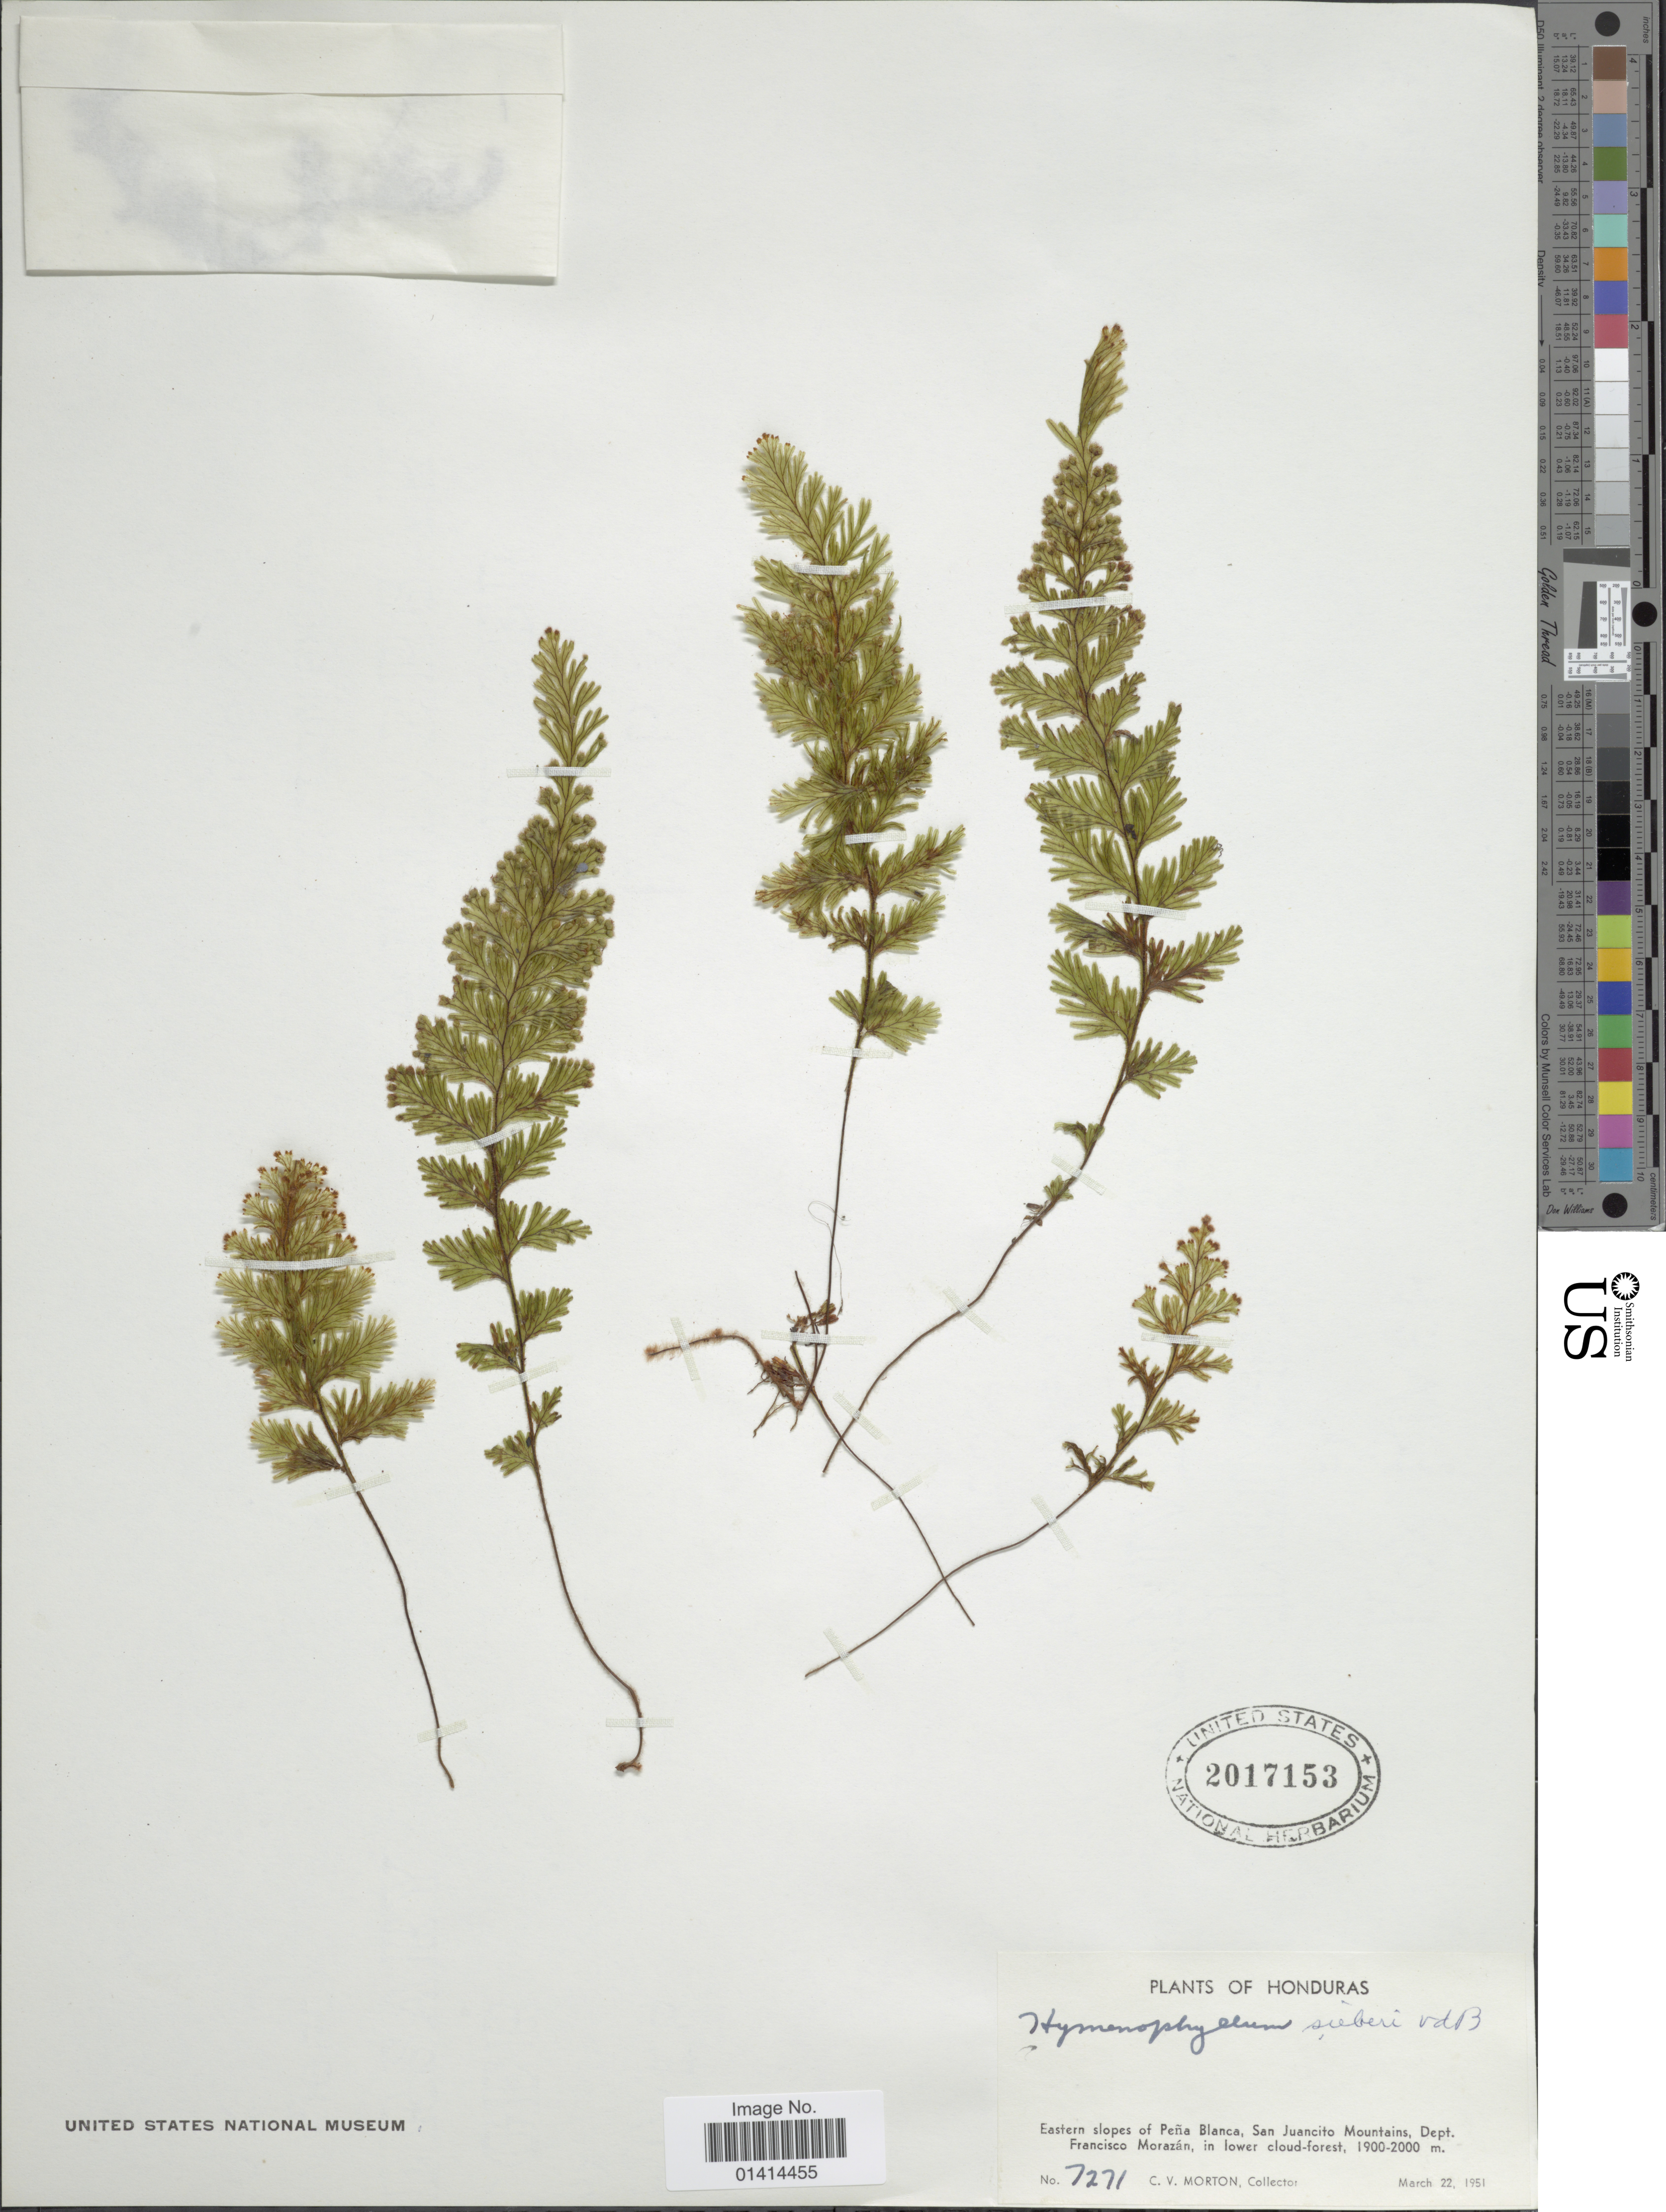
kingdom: Plantae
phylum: Tracheophyta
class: Polypodiopsida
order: Hymenophyllales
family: Hymenophyllaceae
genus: Hymenophyllum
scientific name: Hymenophyllum sieberi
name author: (C. Presl) Bosch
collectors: C. V. Morton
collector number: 7271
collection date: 1951-03-22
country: Honduras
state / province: Fco. Morazán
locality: Eastern slopes of Peña Blana,San Juancito Mountains, Dept Francisco Morazán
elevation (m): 1900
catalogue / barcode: US 2017153